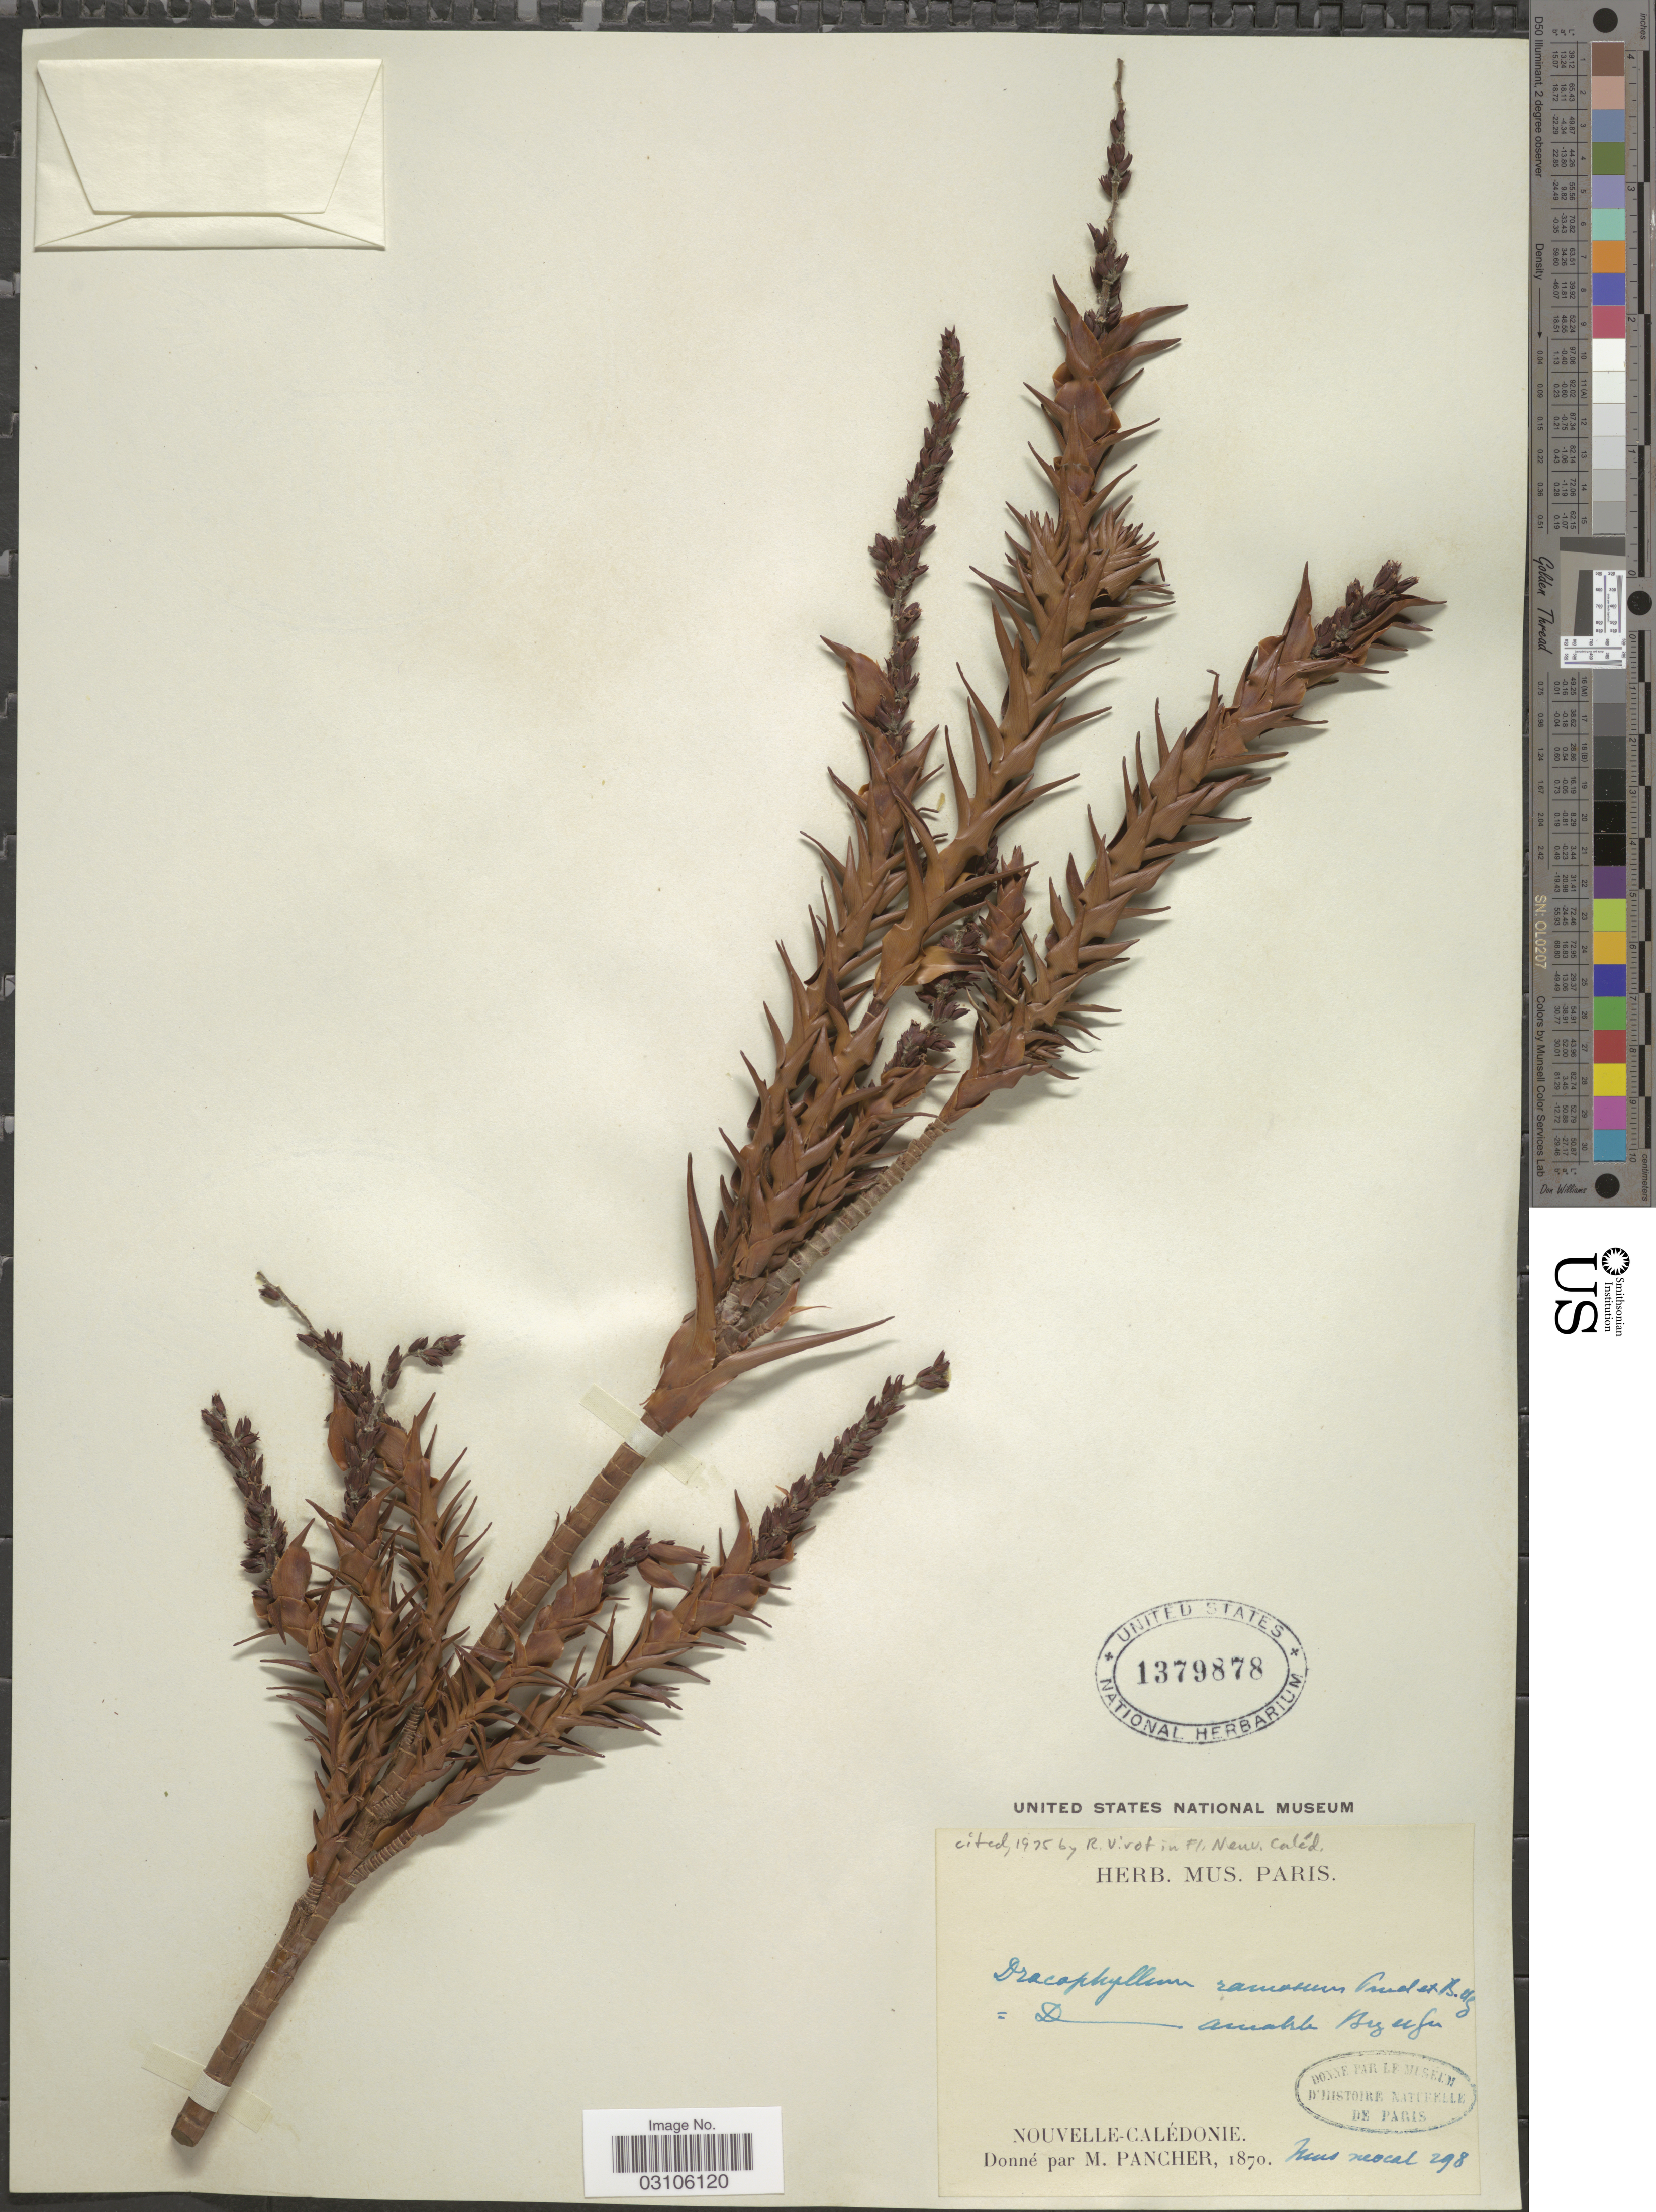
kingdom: Plantae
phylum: Tracheophyta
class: Magnoliopsida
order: Ericales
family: Ericaceae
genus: Dracophyllum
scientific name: Dracophyllum ramosum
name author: Pancher ex Brongn. & Gris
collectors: ex herb. Mus. Paris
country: New Caledonia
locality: Nouvelle-Calédonie.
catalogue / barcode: US 1379878